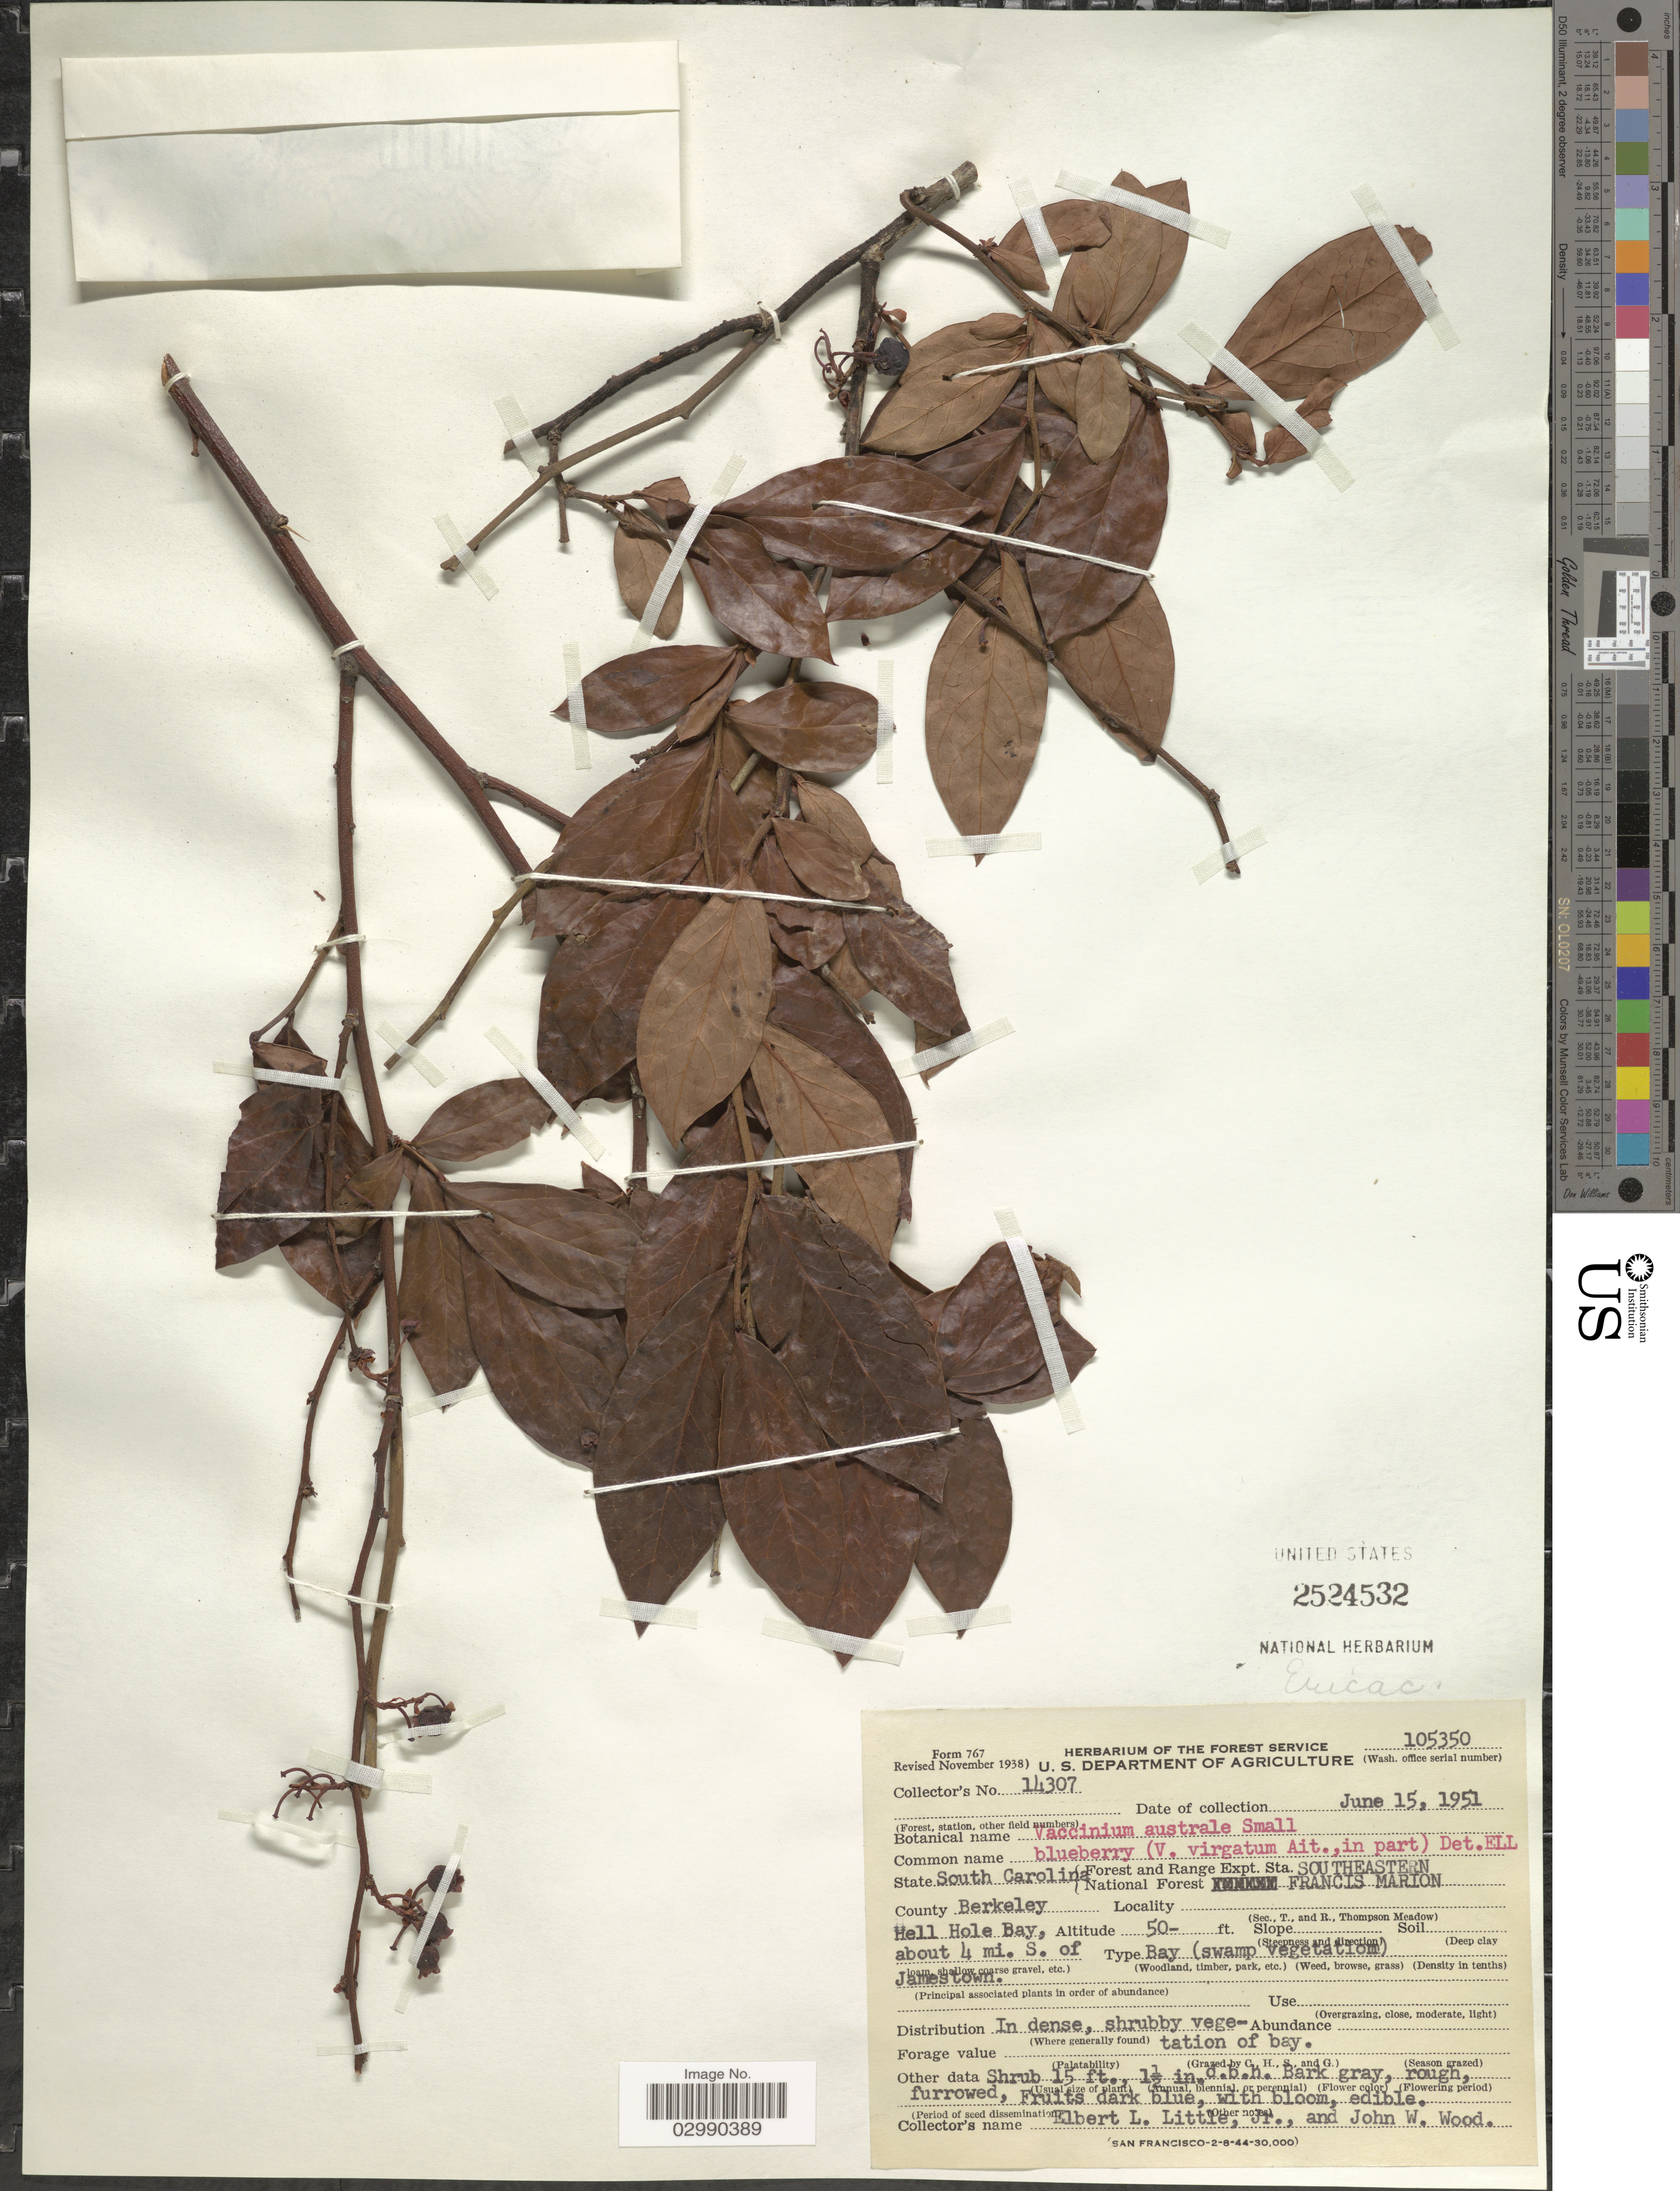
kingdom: Plantae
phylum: Tracheophyta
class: Magnoliopsida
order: Ericales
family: Ericaceae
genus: Vaccinium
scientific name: Vaccinium virgatum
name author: Aiton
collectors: E. L. Little & J. Wood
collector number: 14307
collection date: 1951-06-15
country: United States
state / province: South Carolina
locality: Forest and Range Expt. Sta. Southeastern, National Forest Francis Marion, County Berkeley, Hell Hole Bay, about 4 mi. S. of Jamestown.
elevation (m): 15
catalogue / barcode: US 2524532